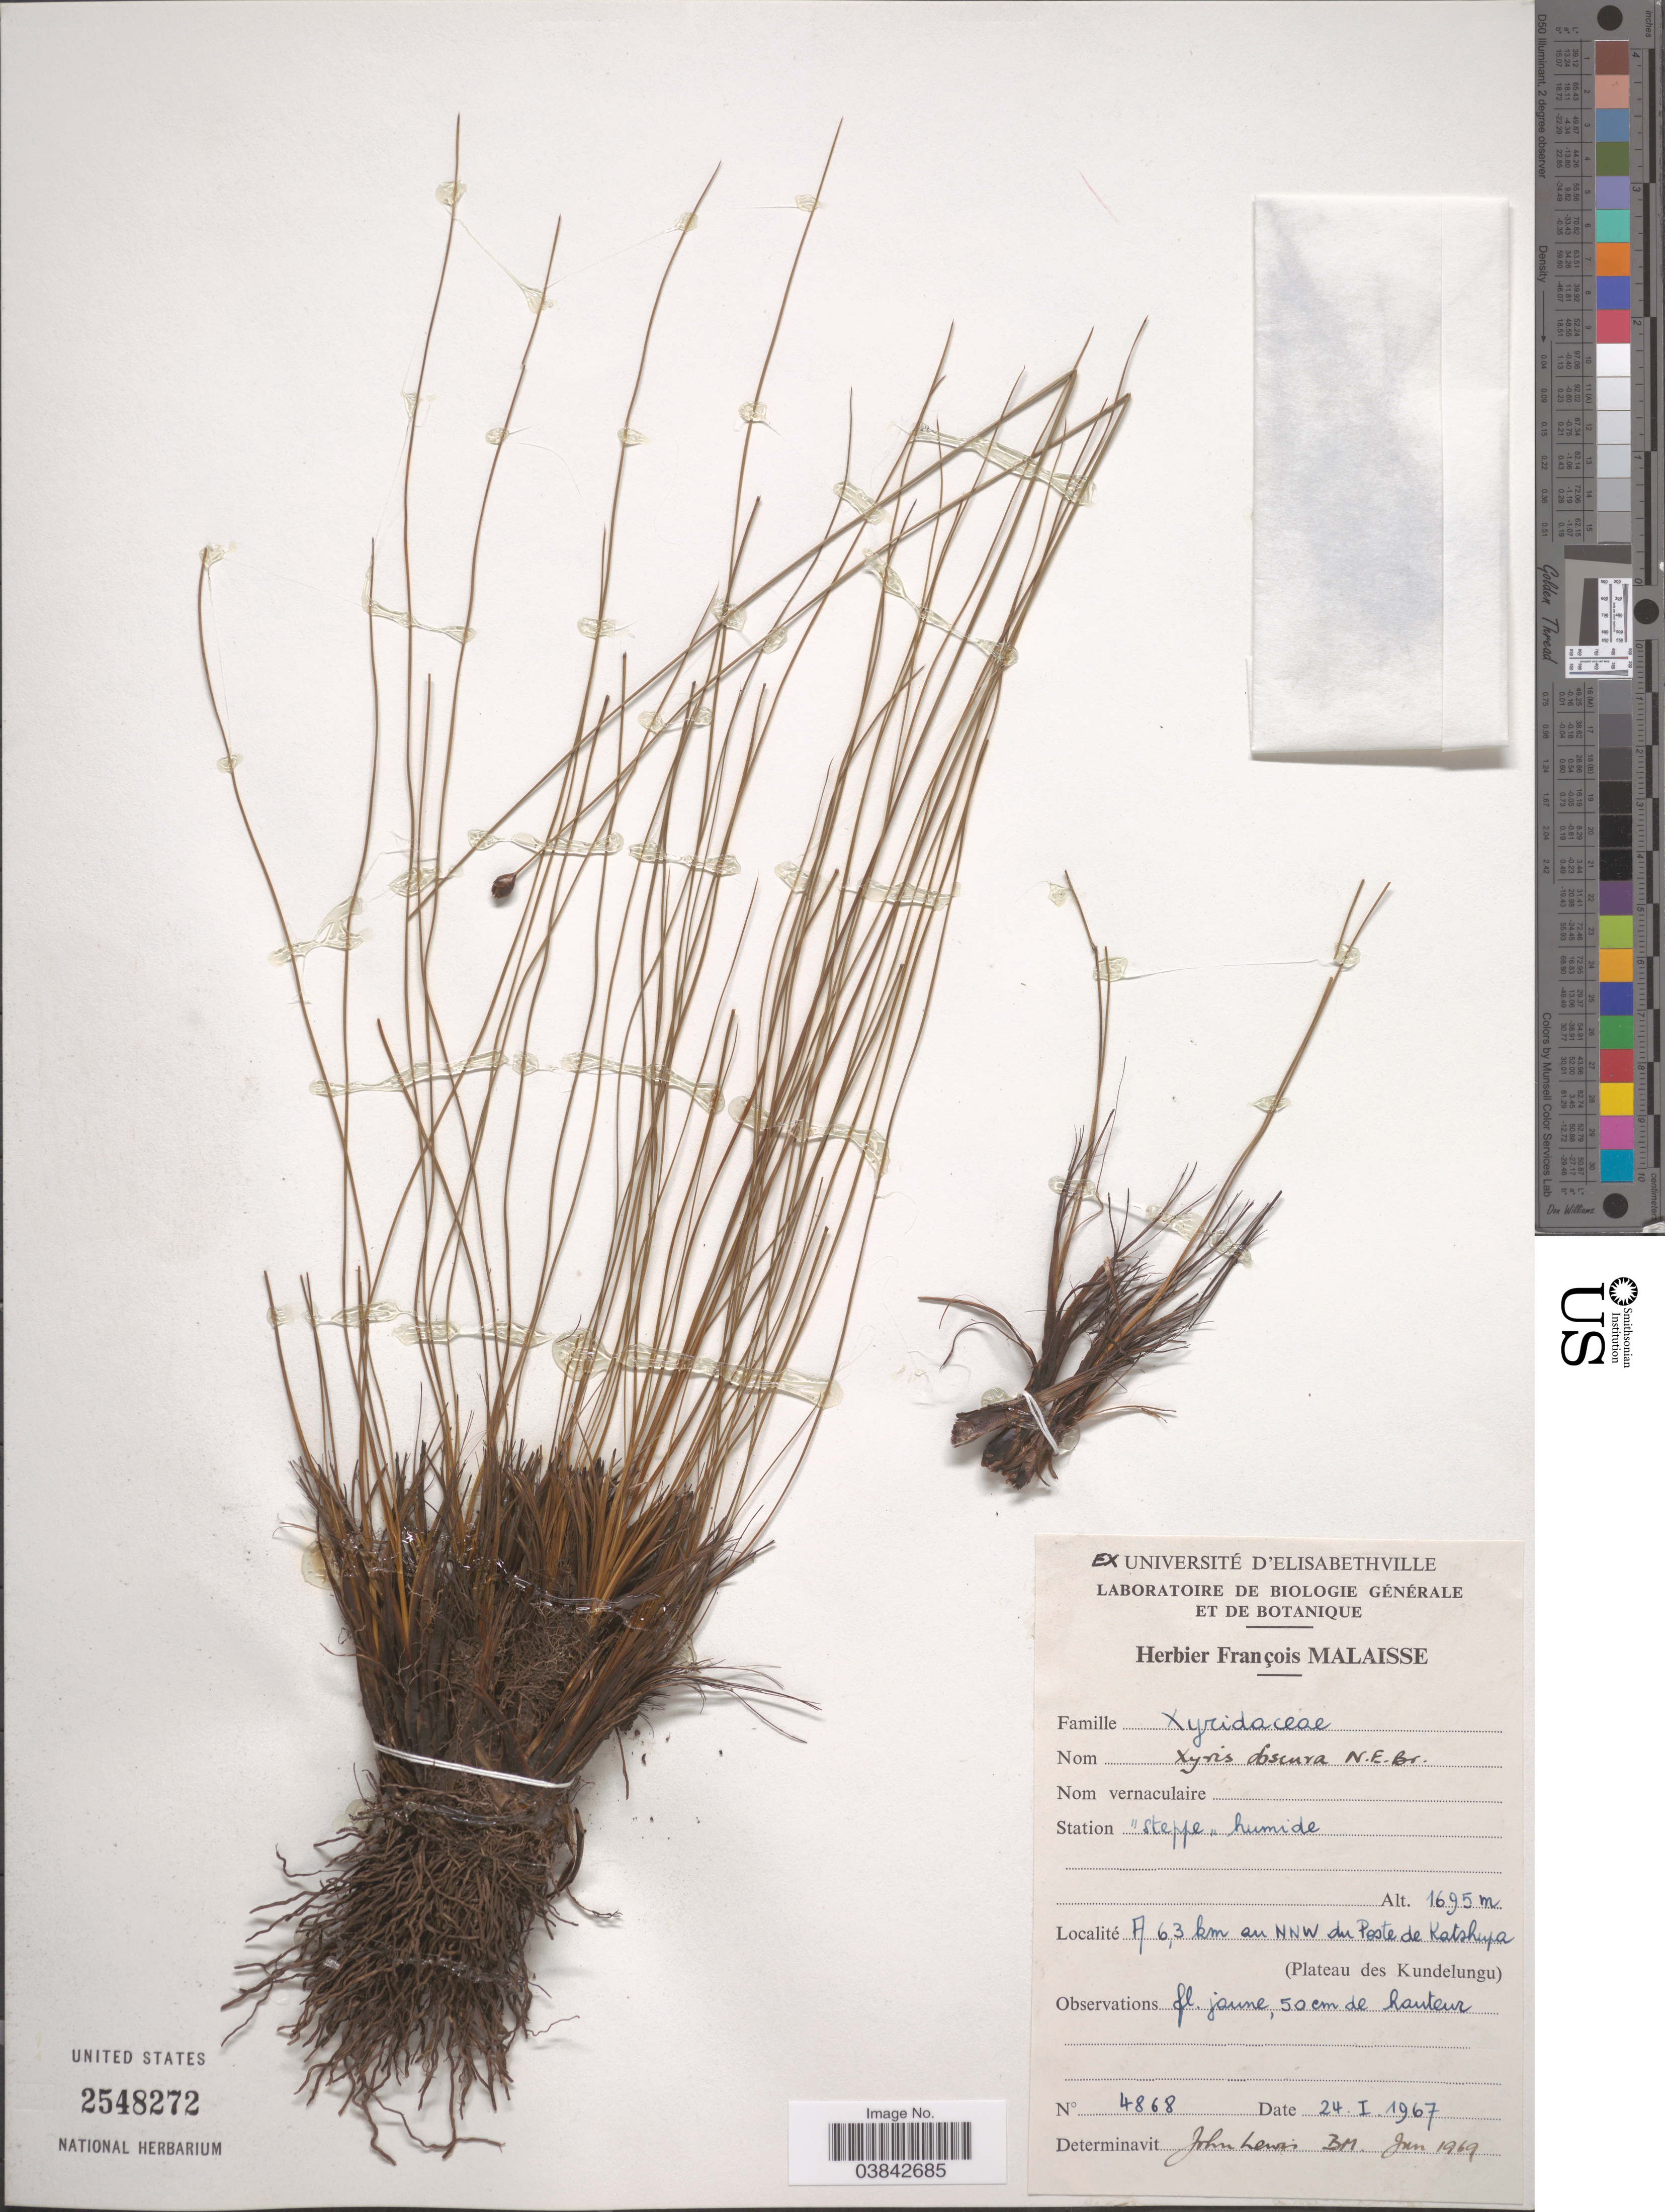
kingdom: Plantae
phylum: Tracheophyta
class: Liliopsida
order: Poales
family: Xyridaceae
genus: Xyris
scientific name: Xyris obscura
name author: N.E. Br.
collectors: ex herb. François Malaisse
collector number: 4868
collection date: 1967-01-24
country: Congo, Democratic Republic of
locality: A 6,3 km au NNW du Poste de Katshupa. (Plateau des Kundelungu).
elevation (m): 1695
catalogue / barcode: US 2548272